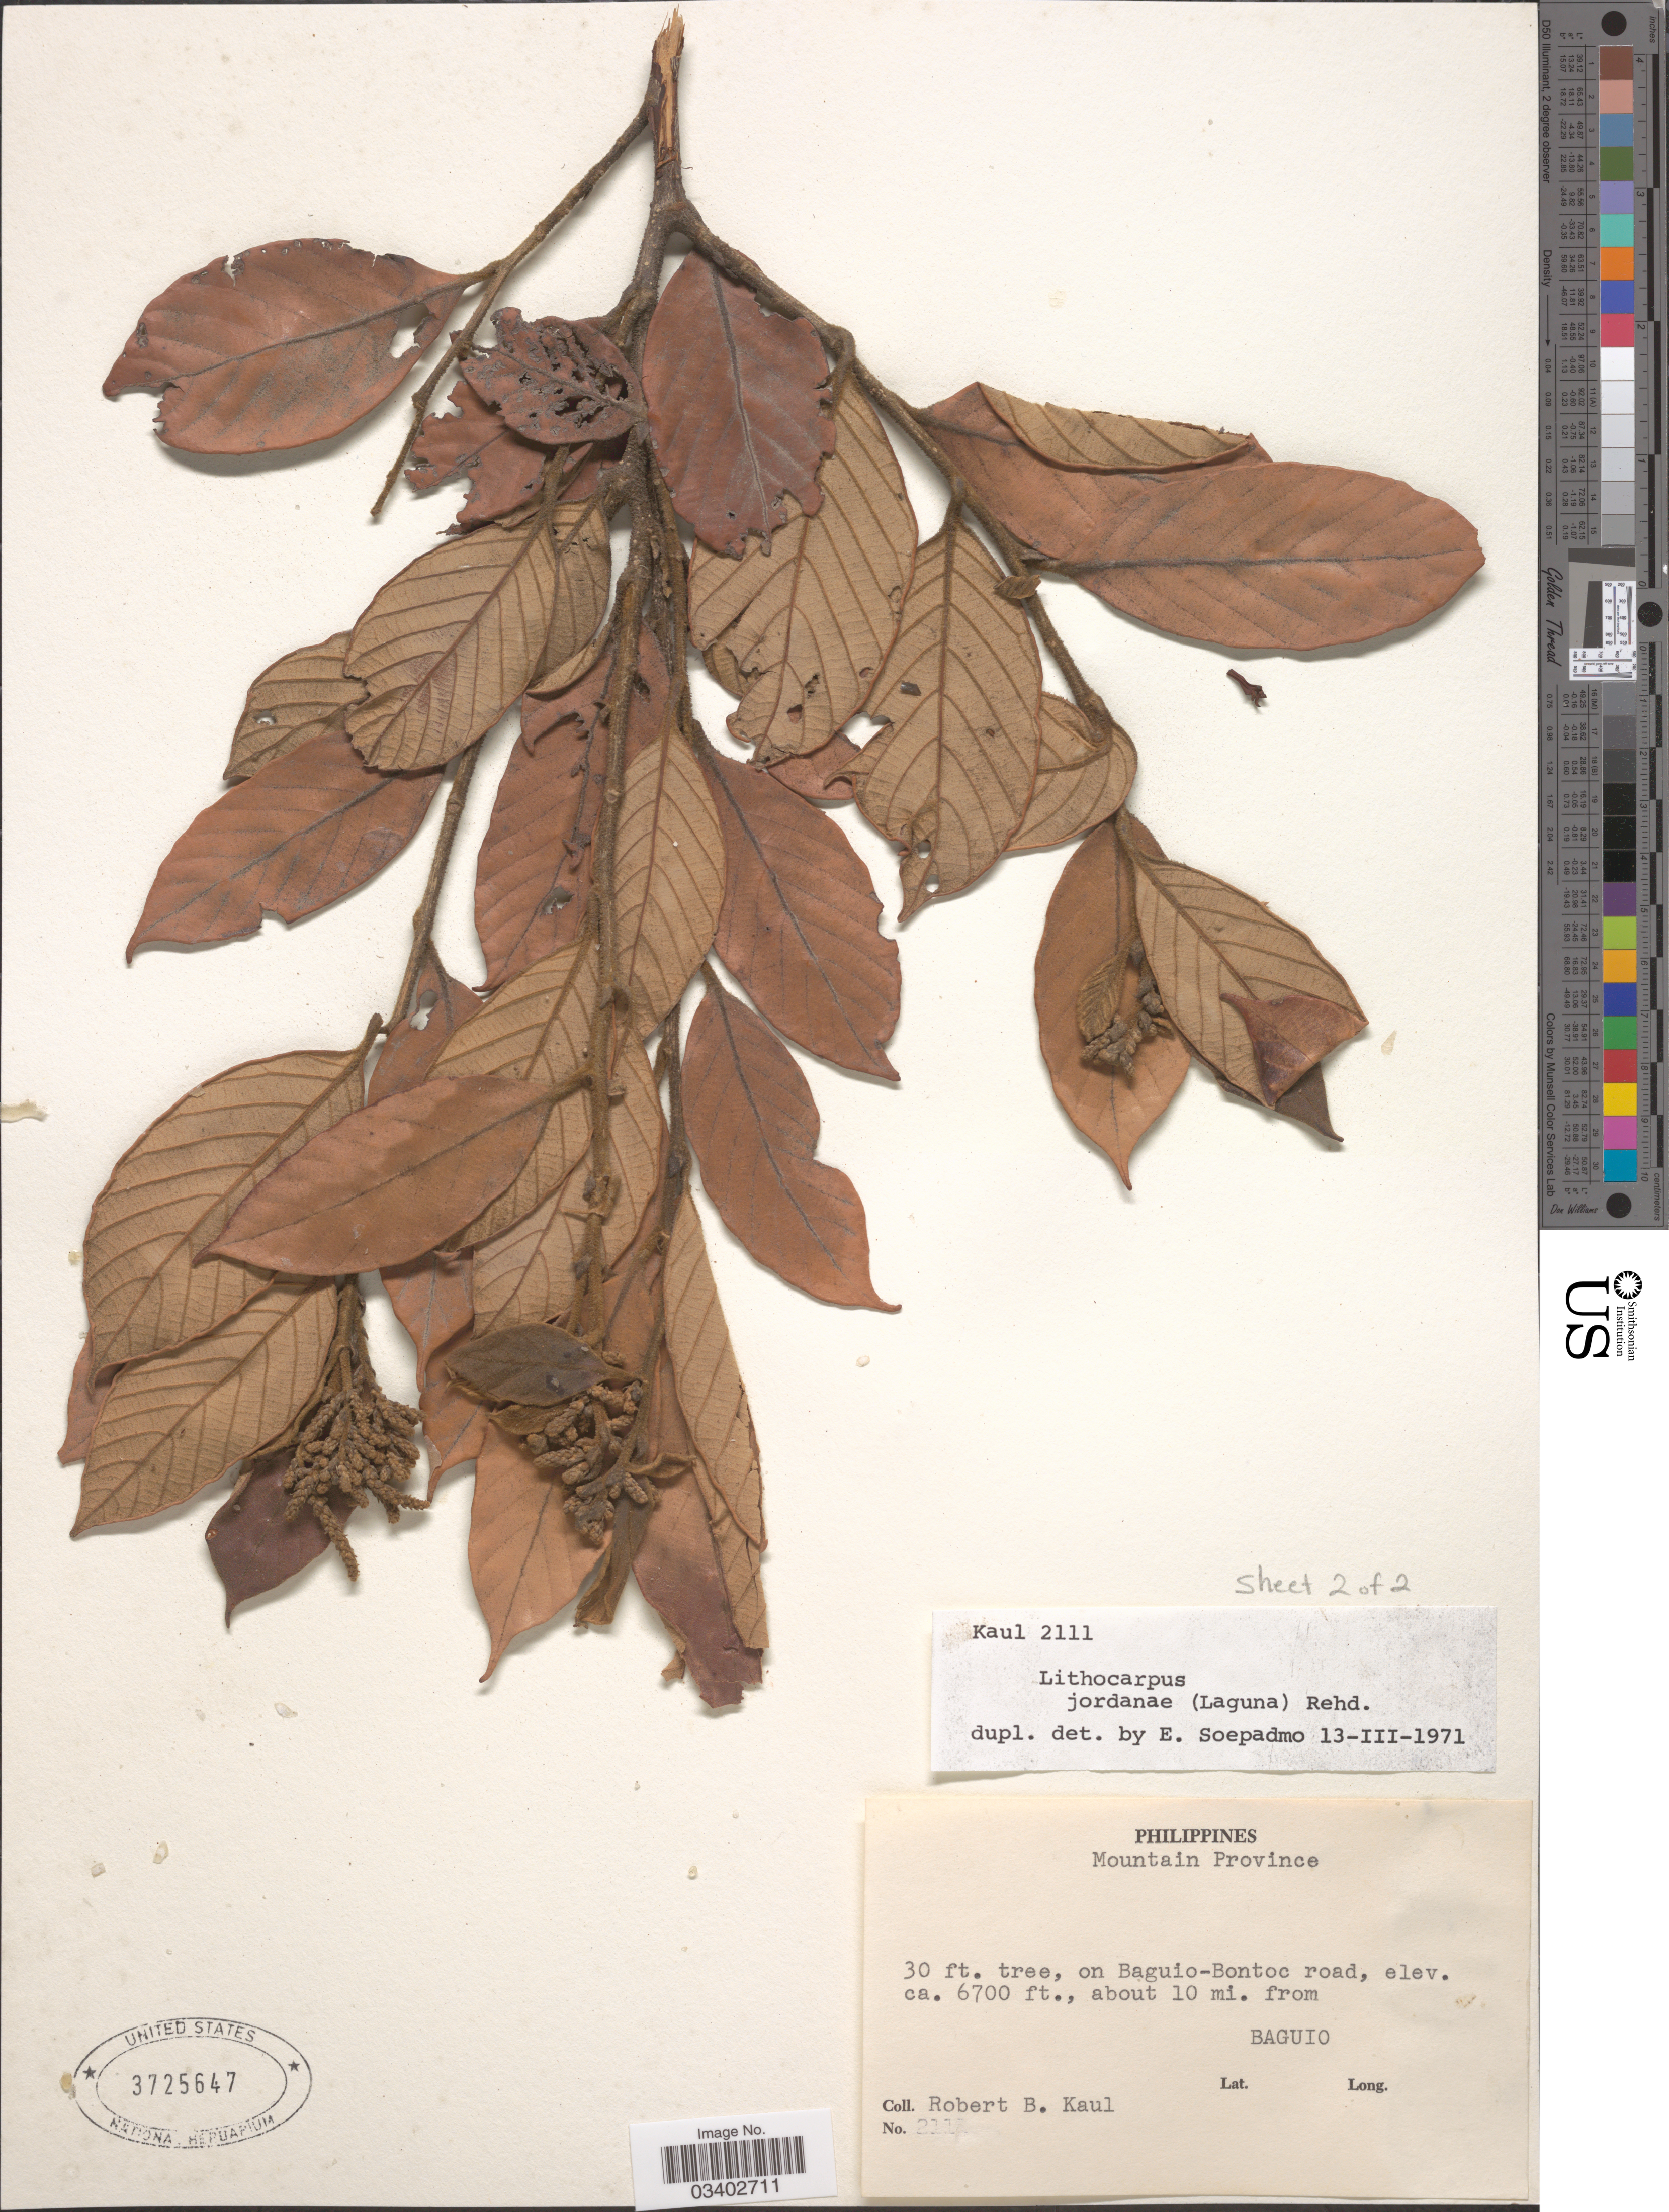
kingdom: Plantae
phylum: Tracheophyta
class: Magnoliopsida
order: Fagales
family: Fagaceae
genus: Lithocarpus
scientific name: Lithocarpus jordanae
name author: (Villanueva) Rehder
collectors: R. Kaul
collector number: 211*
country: Philippines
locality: Mountain Province. On Baguio-Bontoc road, about 10 mi. from Baguio.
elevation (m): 2042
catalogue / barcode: US 3725647